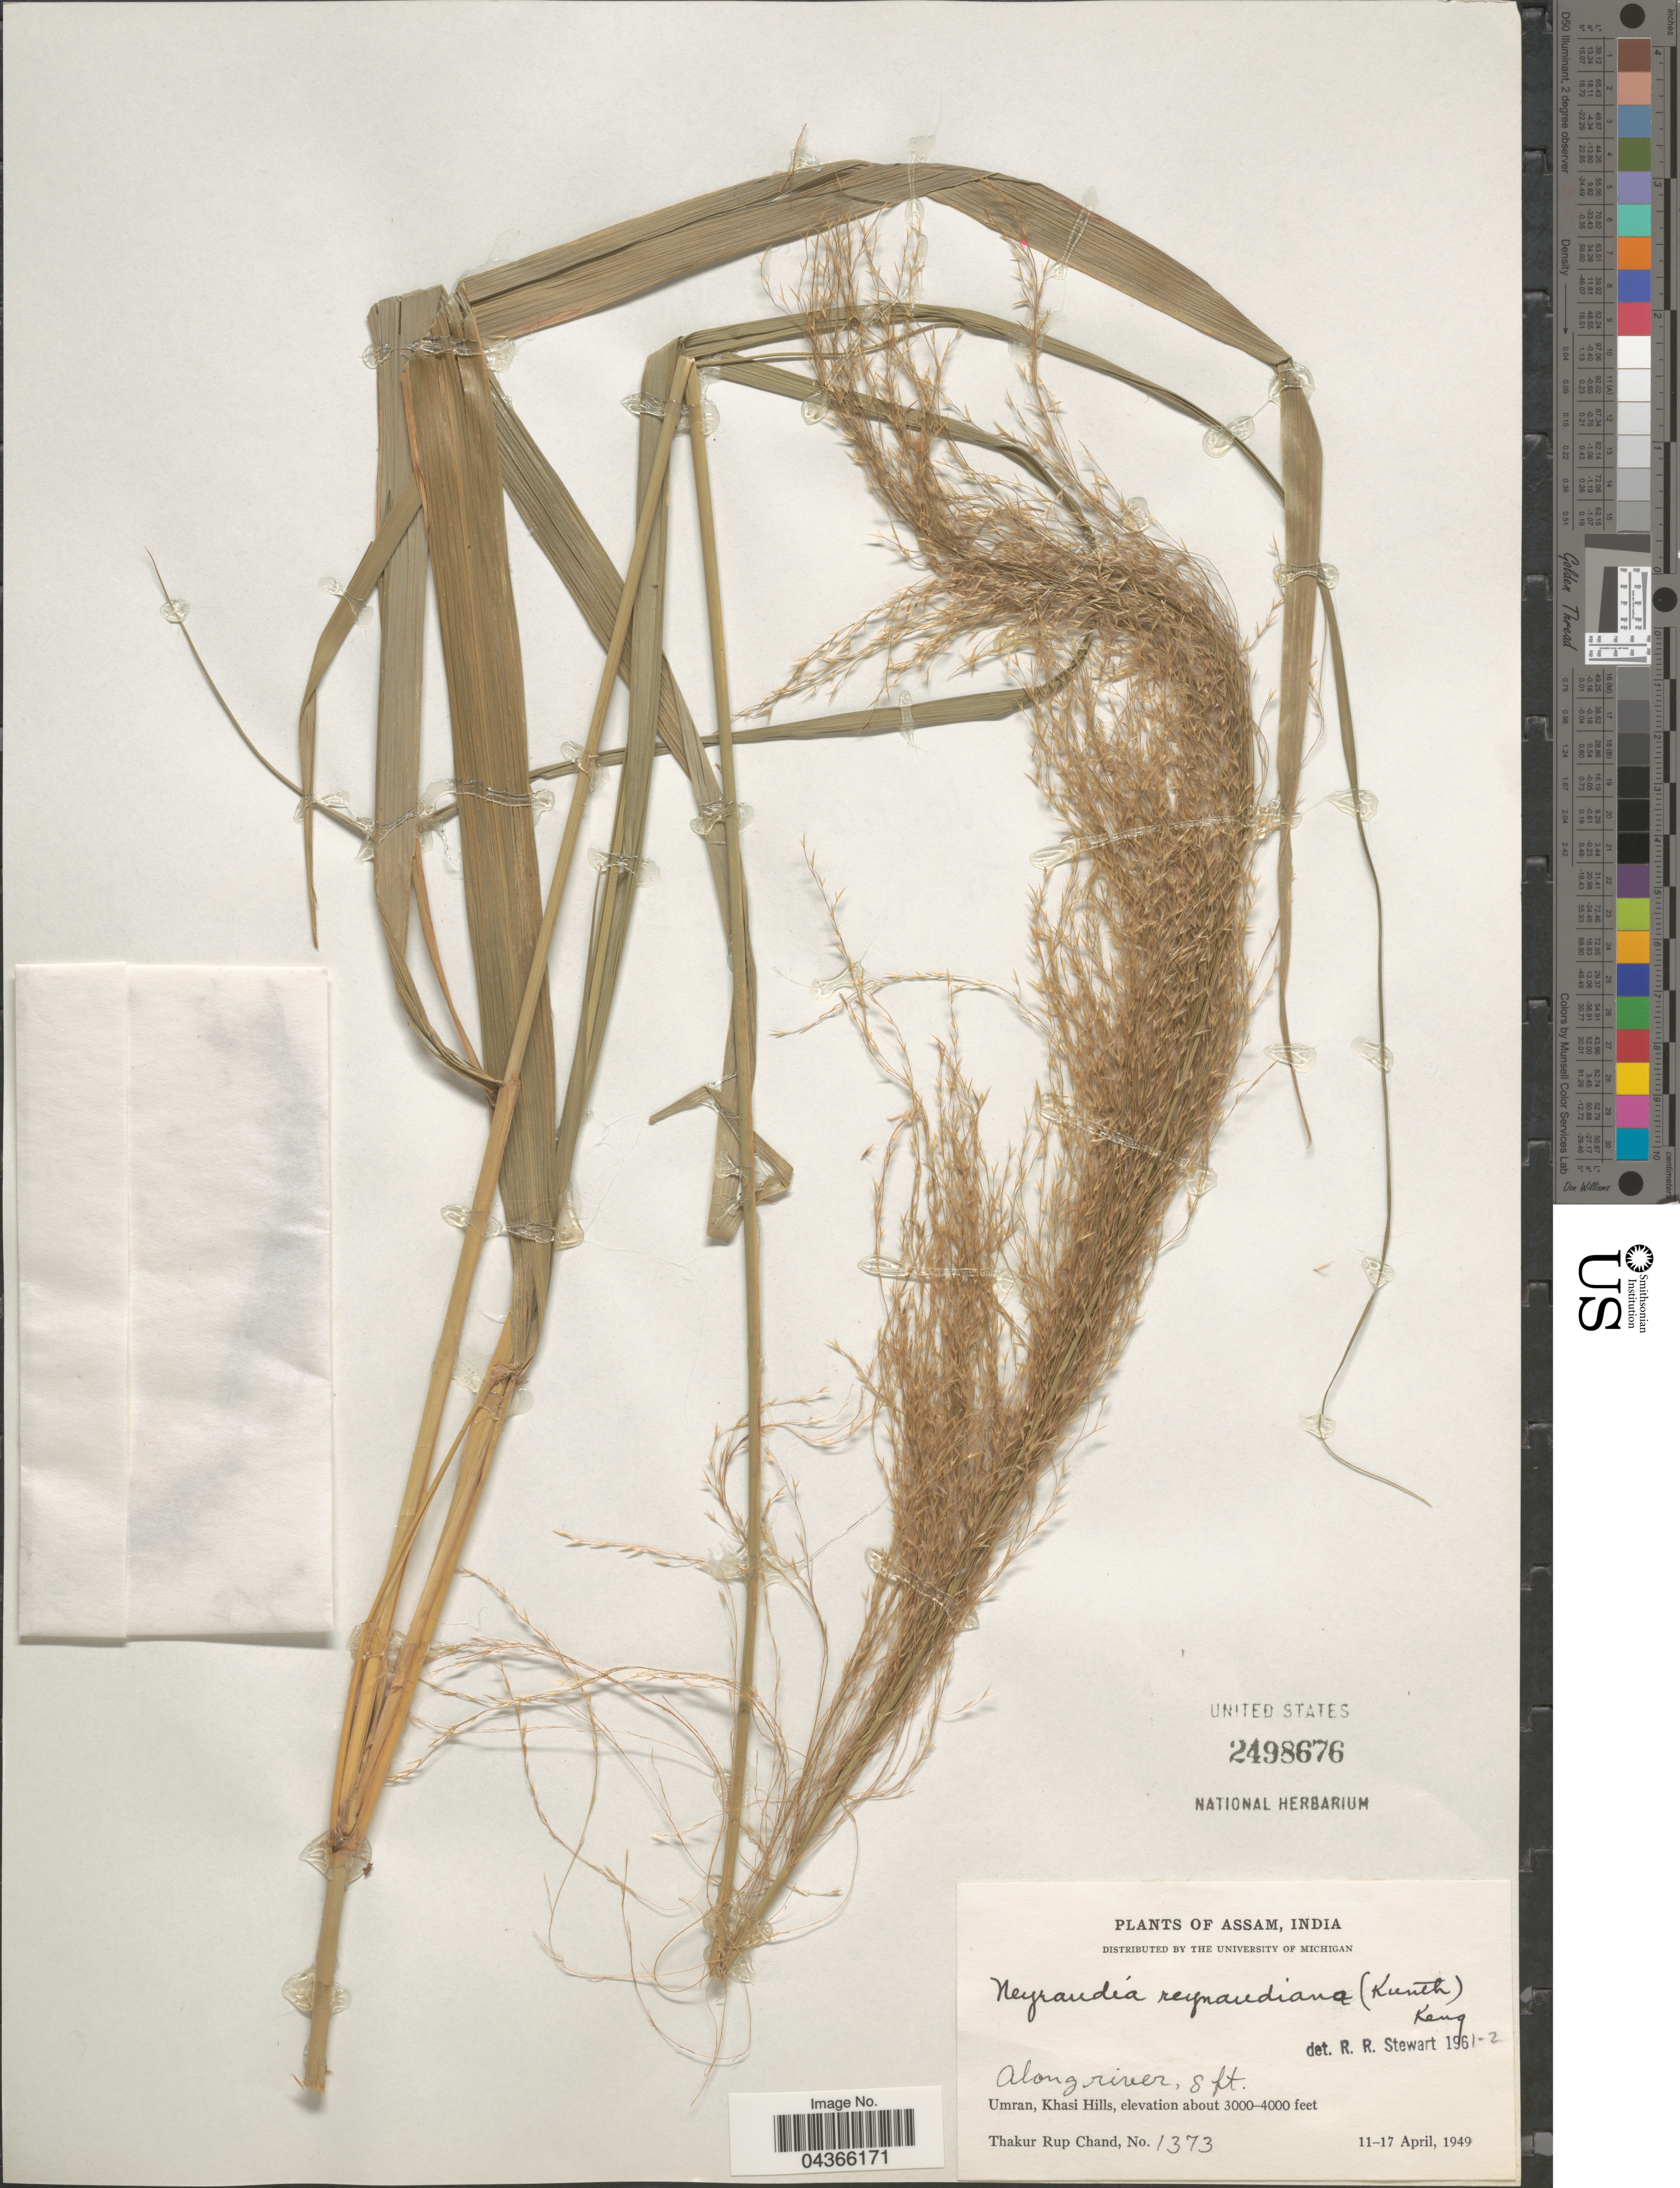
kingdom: Plantae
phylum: Tracheophyta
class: Liliopsida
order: Poales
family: Poaceae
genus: Neyraudia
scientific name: Neyraudia reynaudiana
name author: (Kunth) Keng ex Hitchc.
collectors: T. R. Chand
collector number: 1373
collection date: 1949-04-11/1949-04-17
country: India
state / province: Meghalaya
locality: Umran, Khasi Hills.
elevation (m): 914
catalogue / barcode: US 2498676